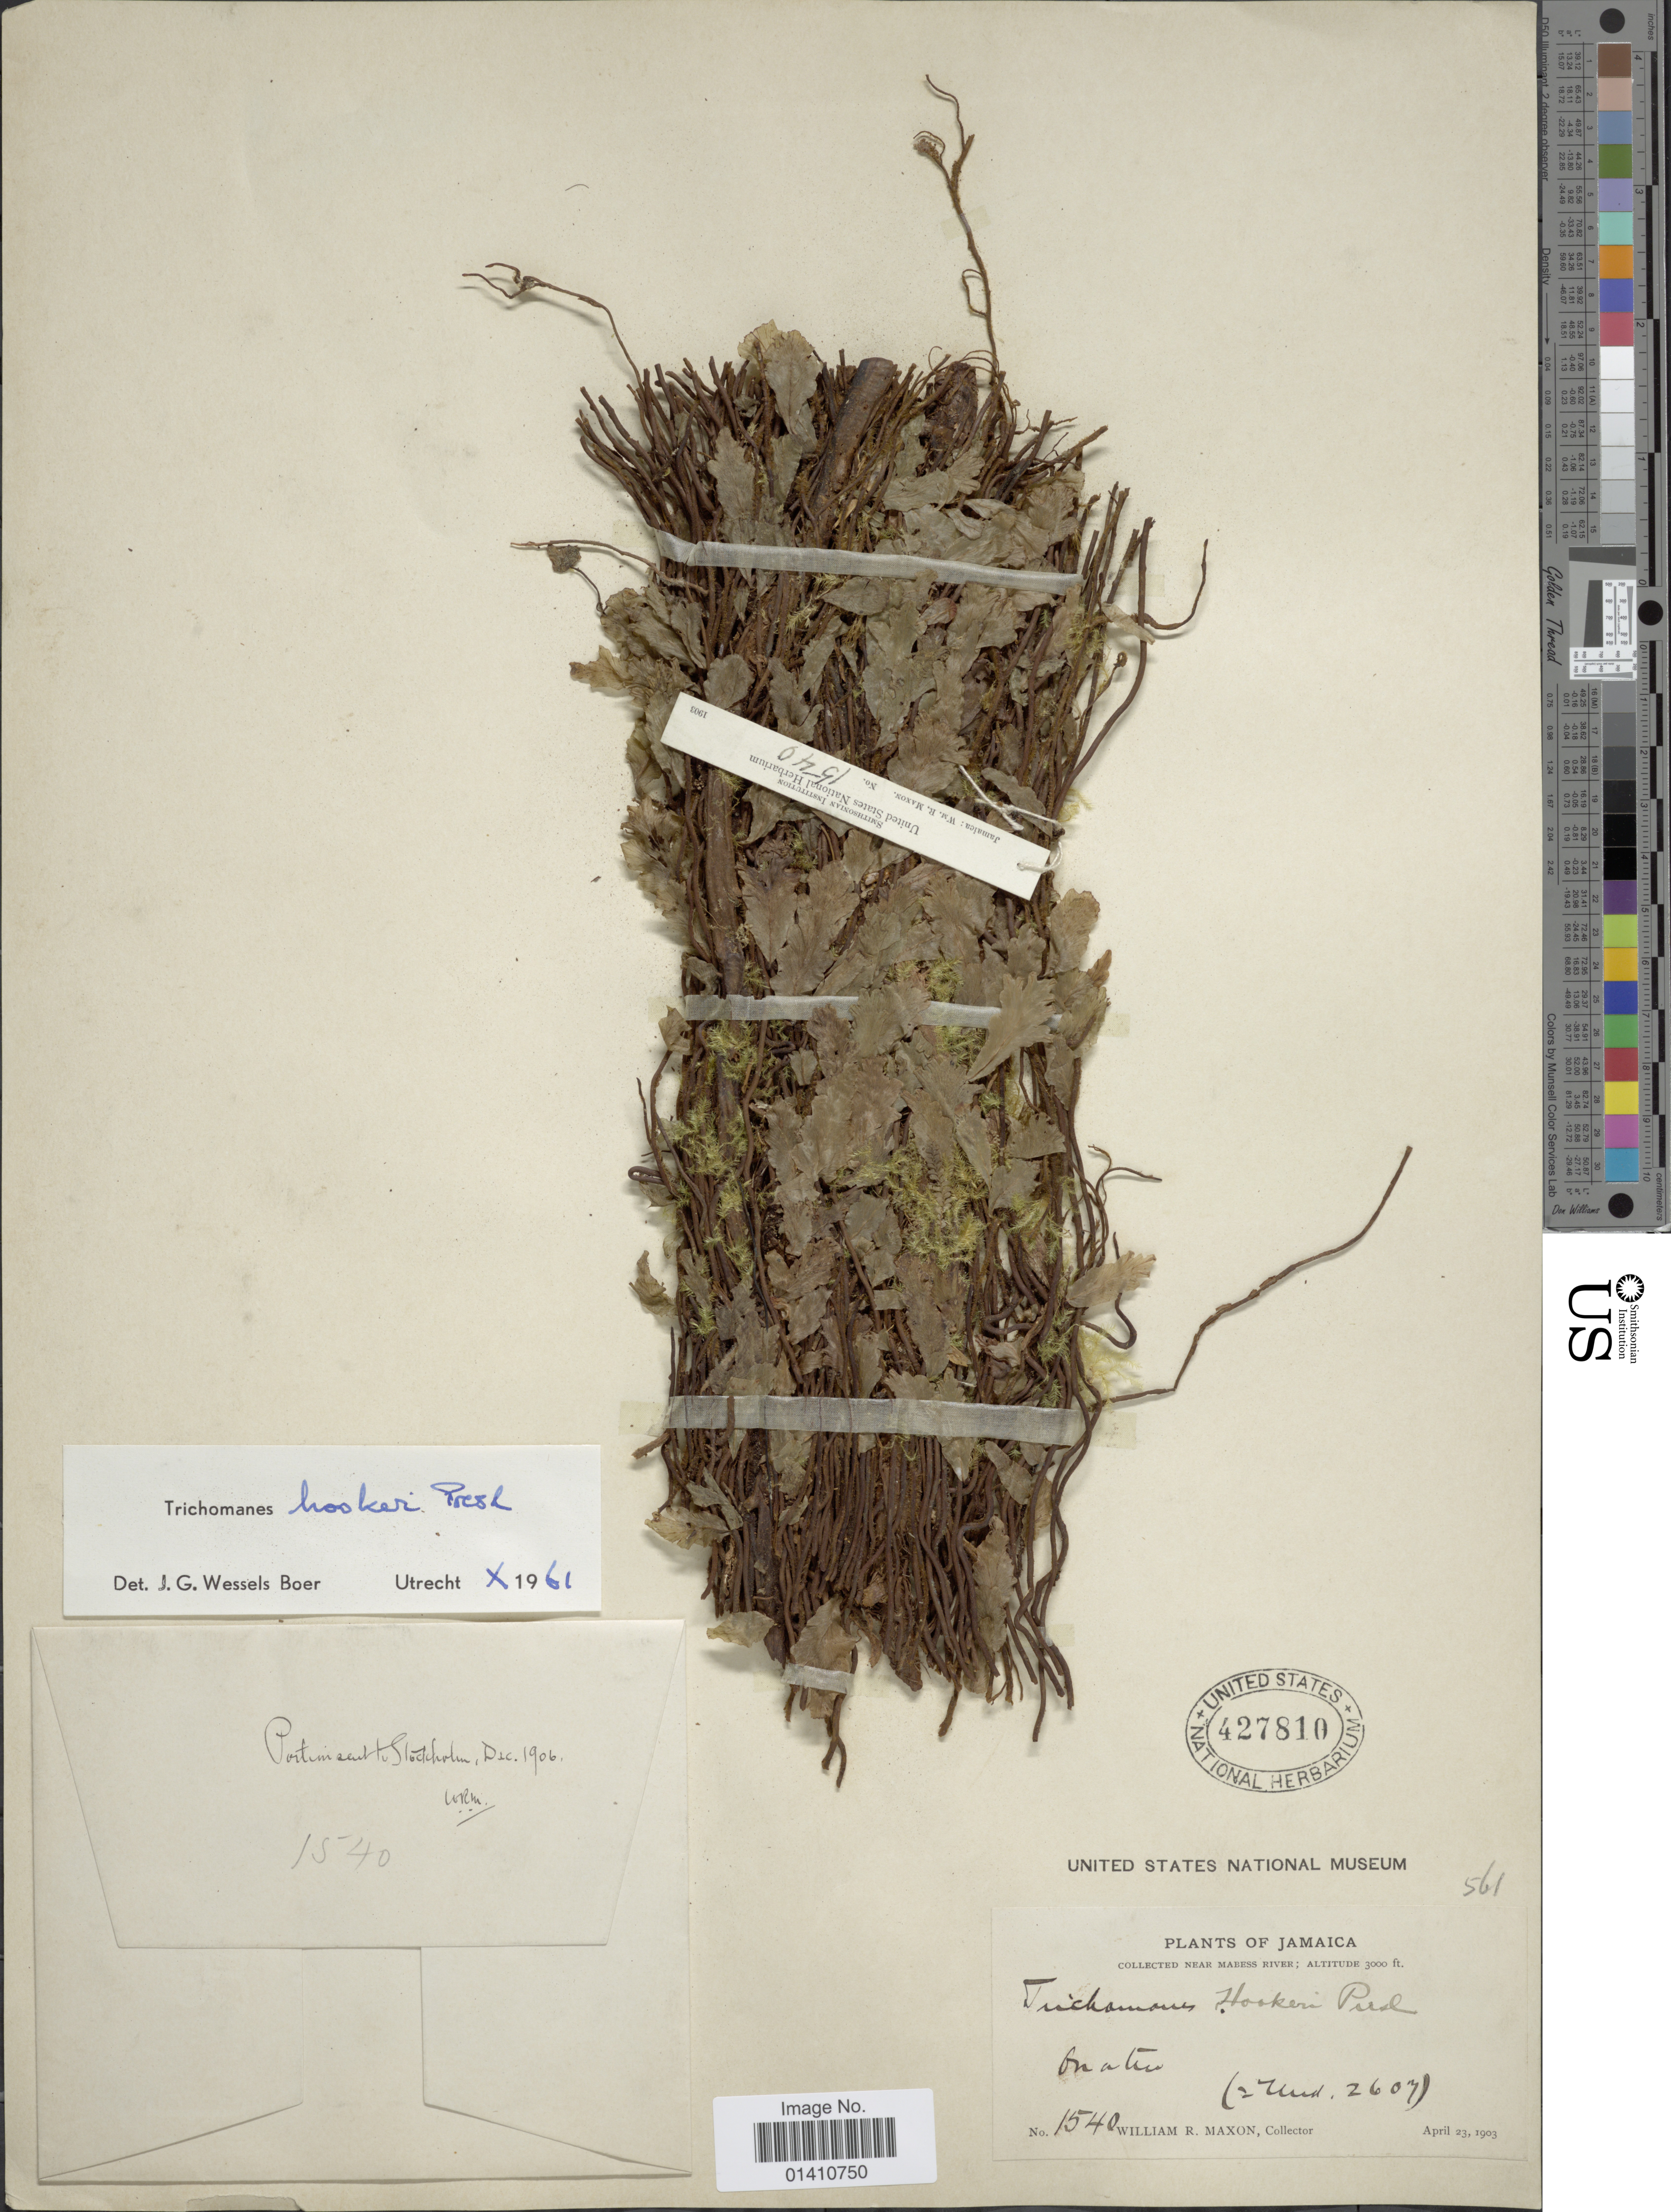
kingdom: Plantae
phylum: Tracheophyta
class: Polypodiopsida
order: Hymenophyllales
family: Hymenophyllaceae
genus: Didymoglossum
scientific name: Didymoglossum hookeri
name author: C. Presl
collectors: W. R. Maxon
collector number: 1540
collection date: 1903-04-23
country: Jamaica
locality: Near Mabess River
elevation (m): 914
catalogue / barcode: US 427810